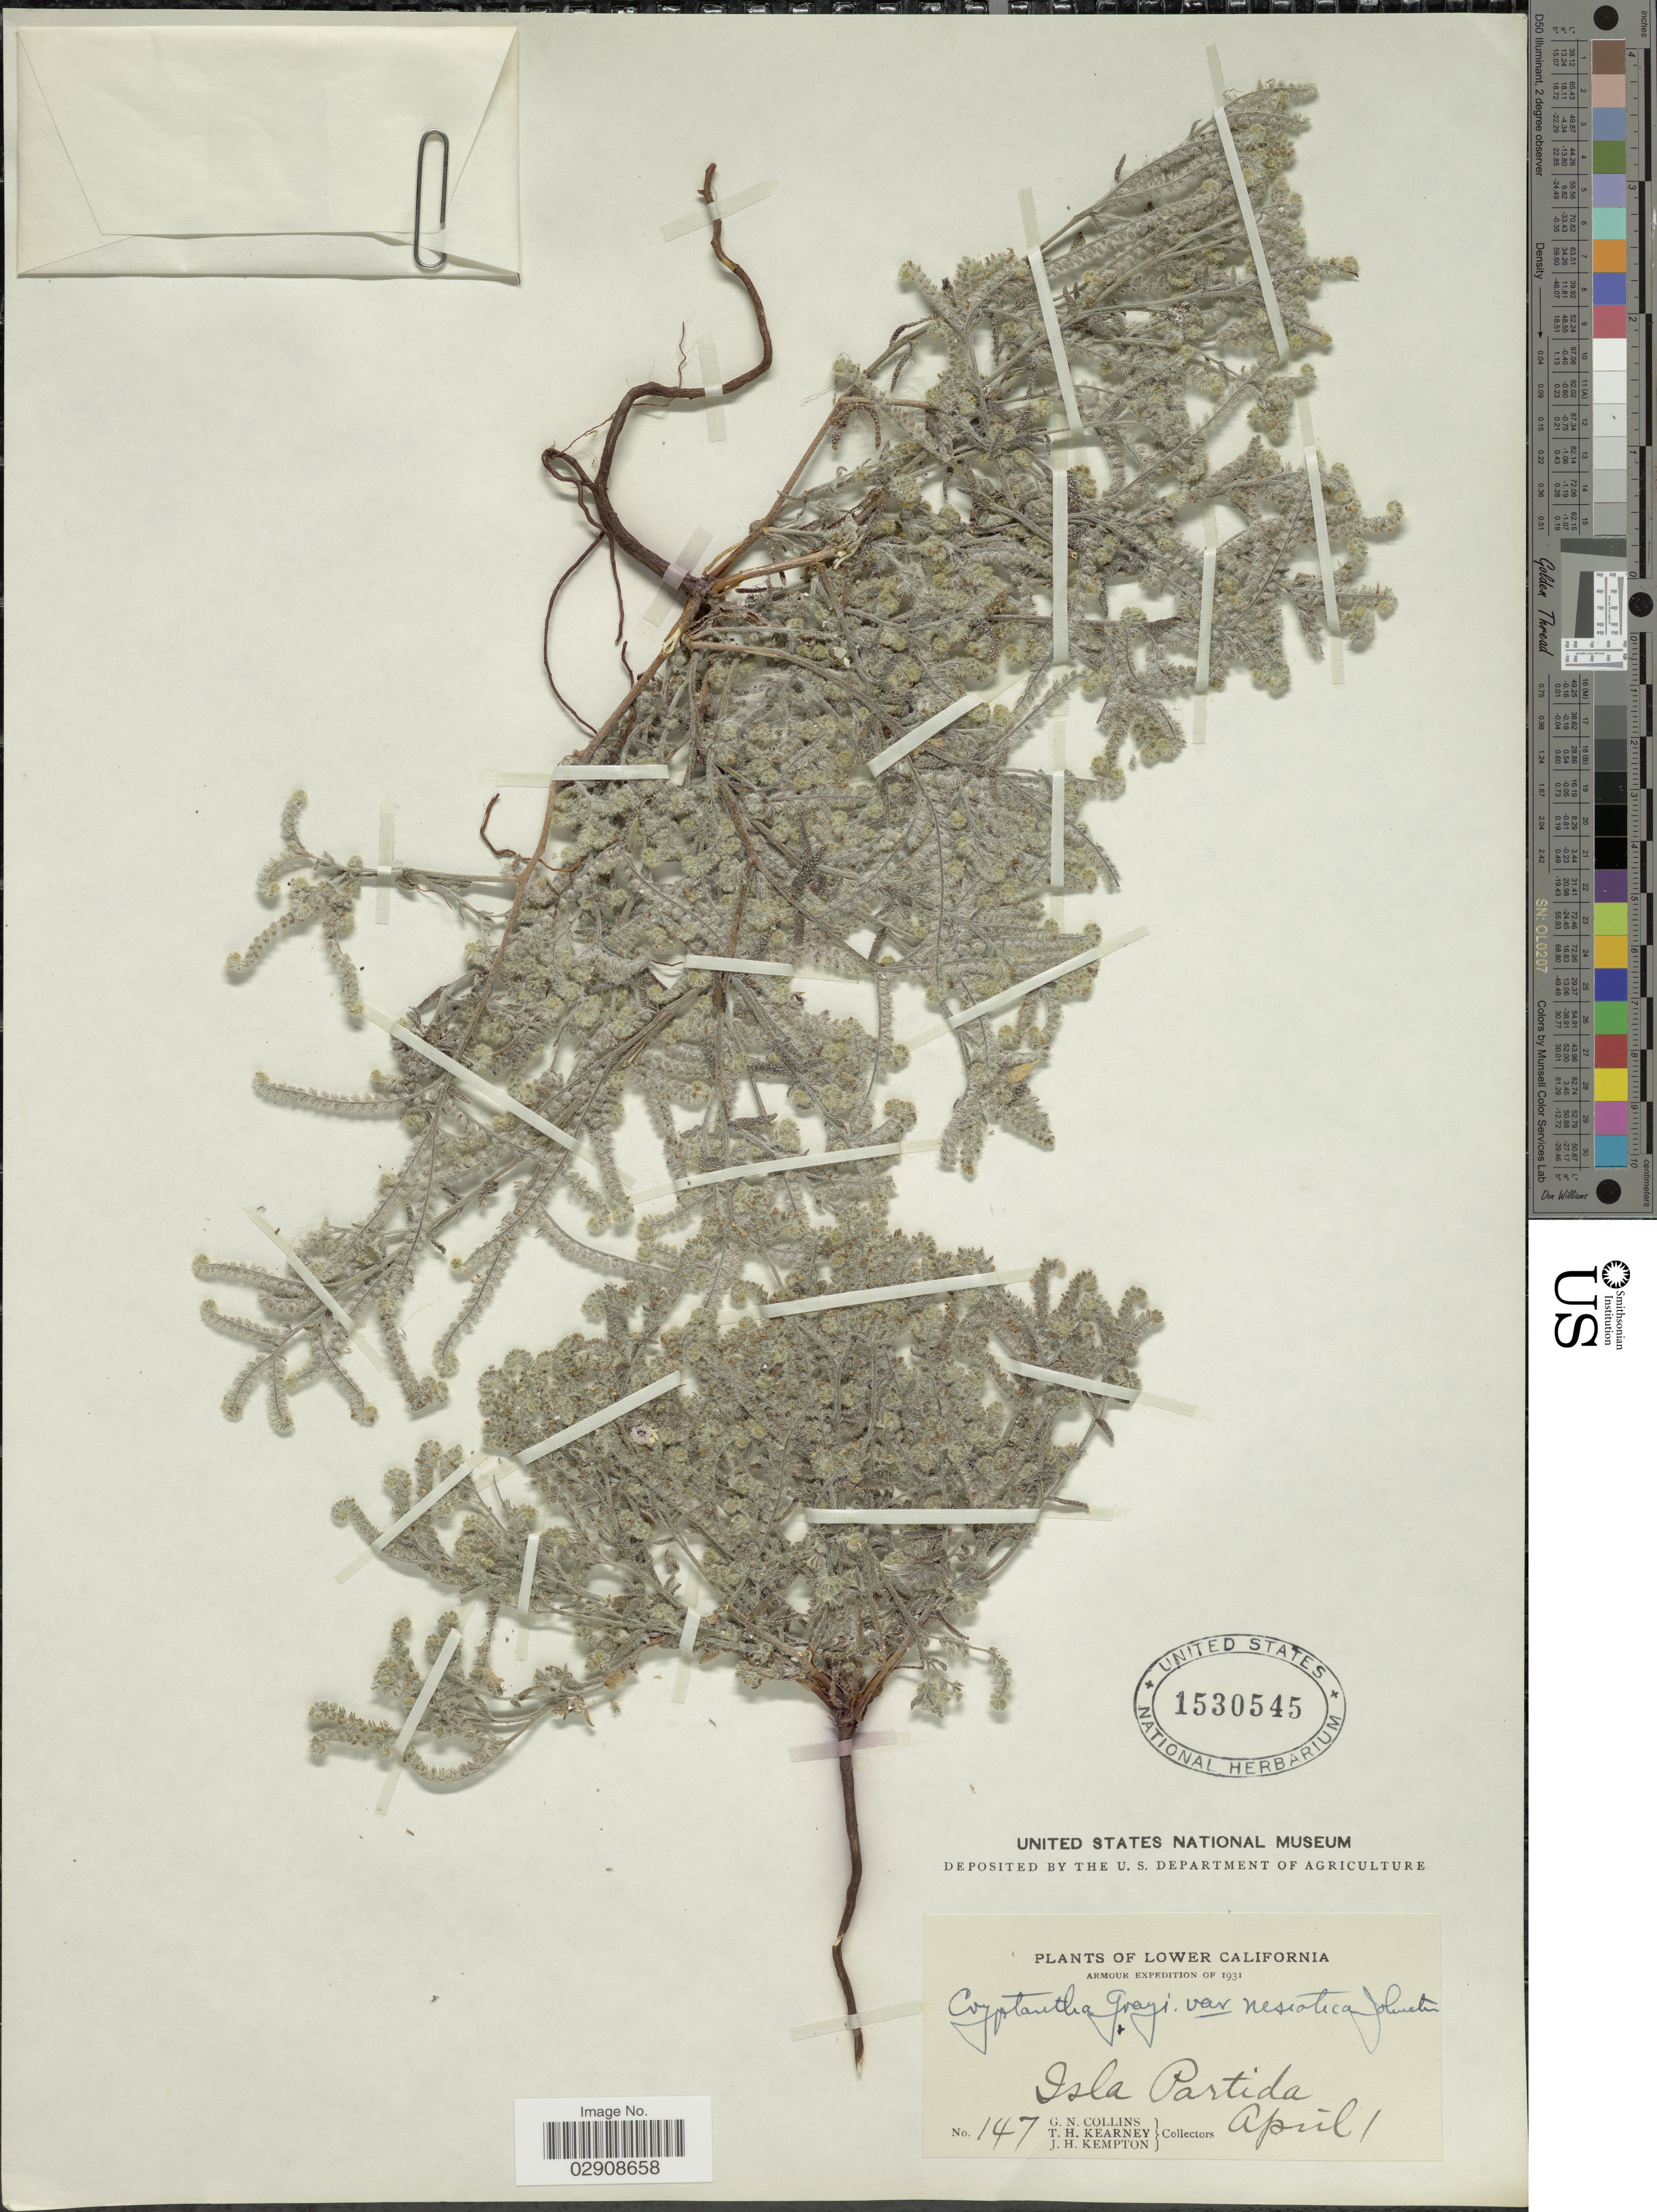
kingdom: Plantae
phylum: Tracheophyta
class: Magnoliopsida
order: Boraginales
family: Boraginaceae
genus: Cryptantha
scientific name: Cryptantha grayi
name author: (Vasey &) J.F. Macbr.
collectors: G. Collins, T. H. Kearney & J. H. Kempton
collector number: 147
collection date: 1931-04-01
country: Mexico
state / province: Baja California Sur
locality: Lower California. Isla Partida.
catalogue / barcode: US 1530545